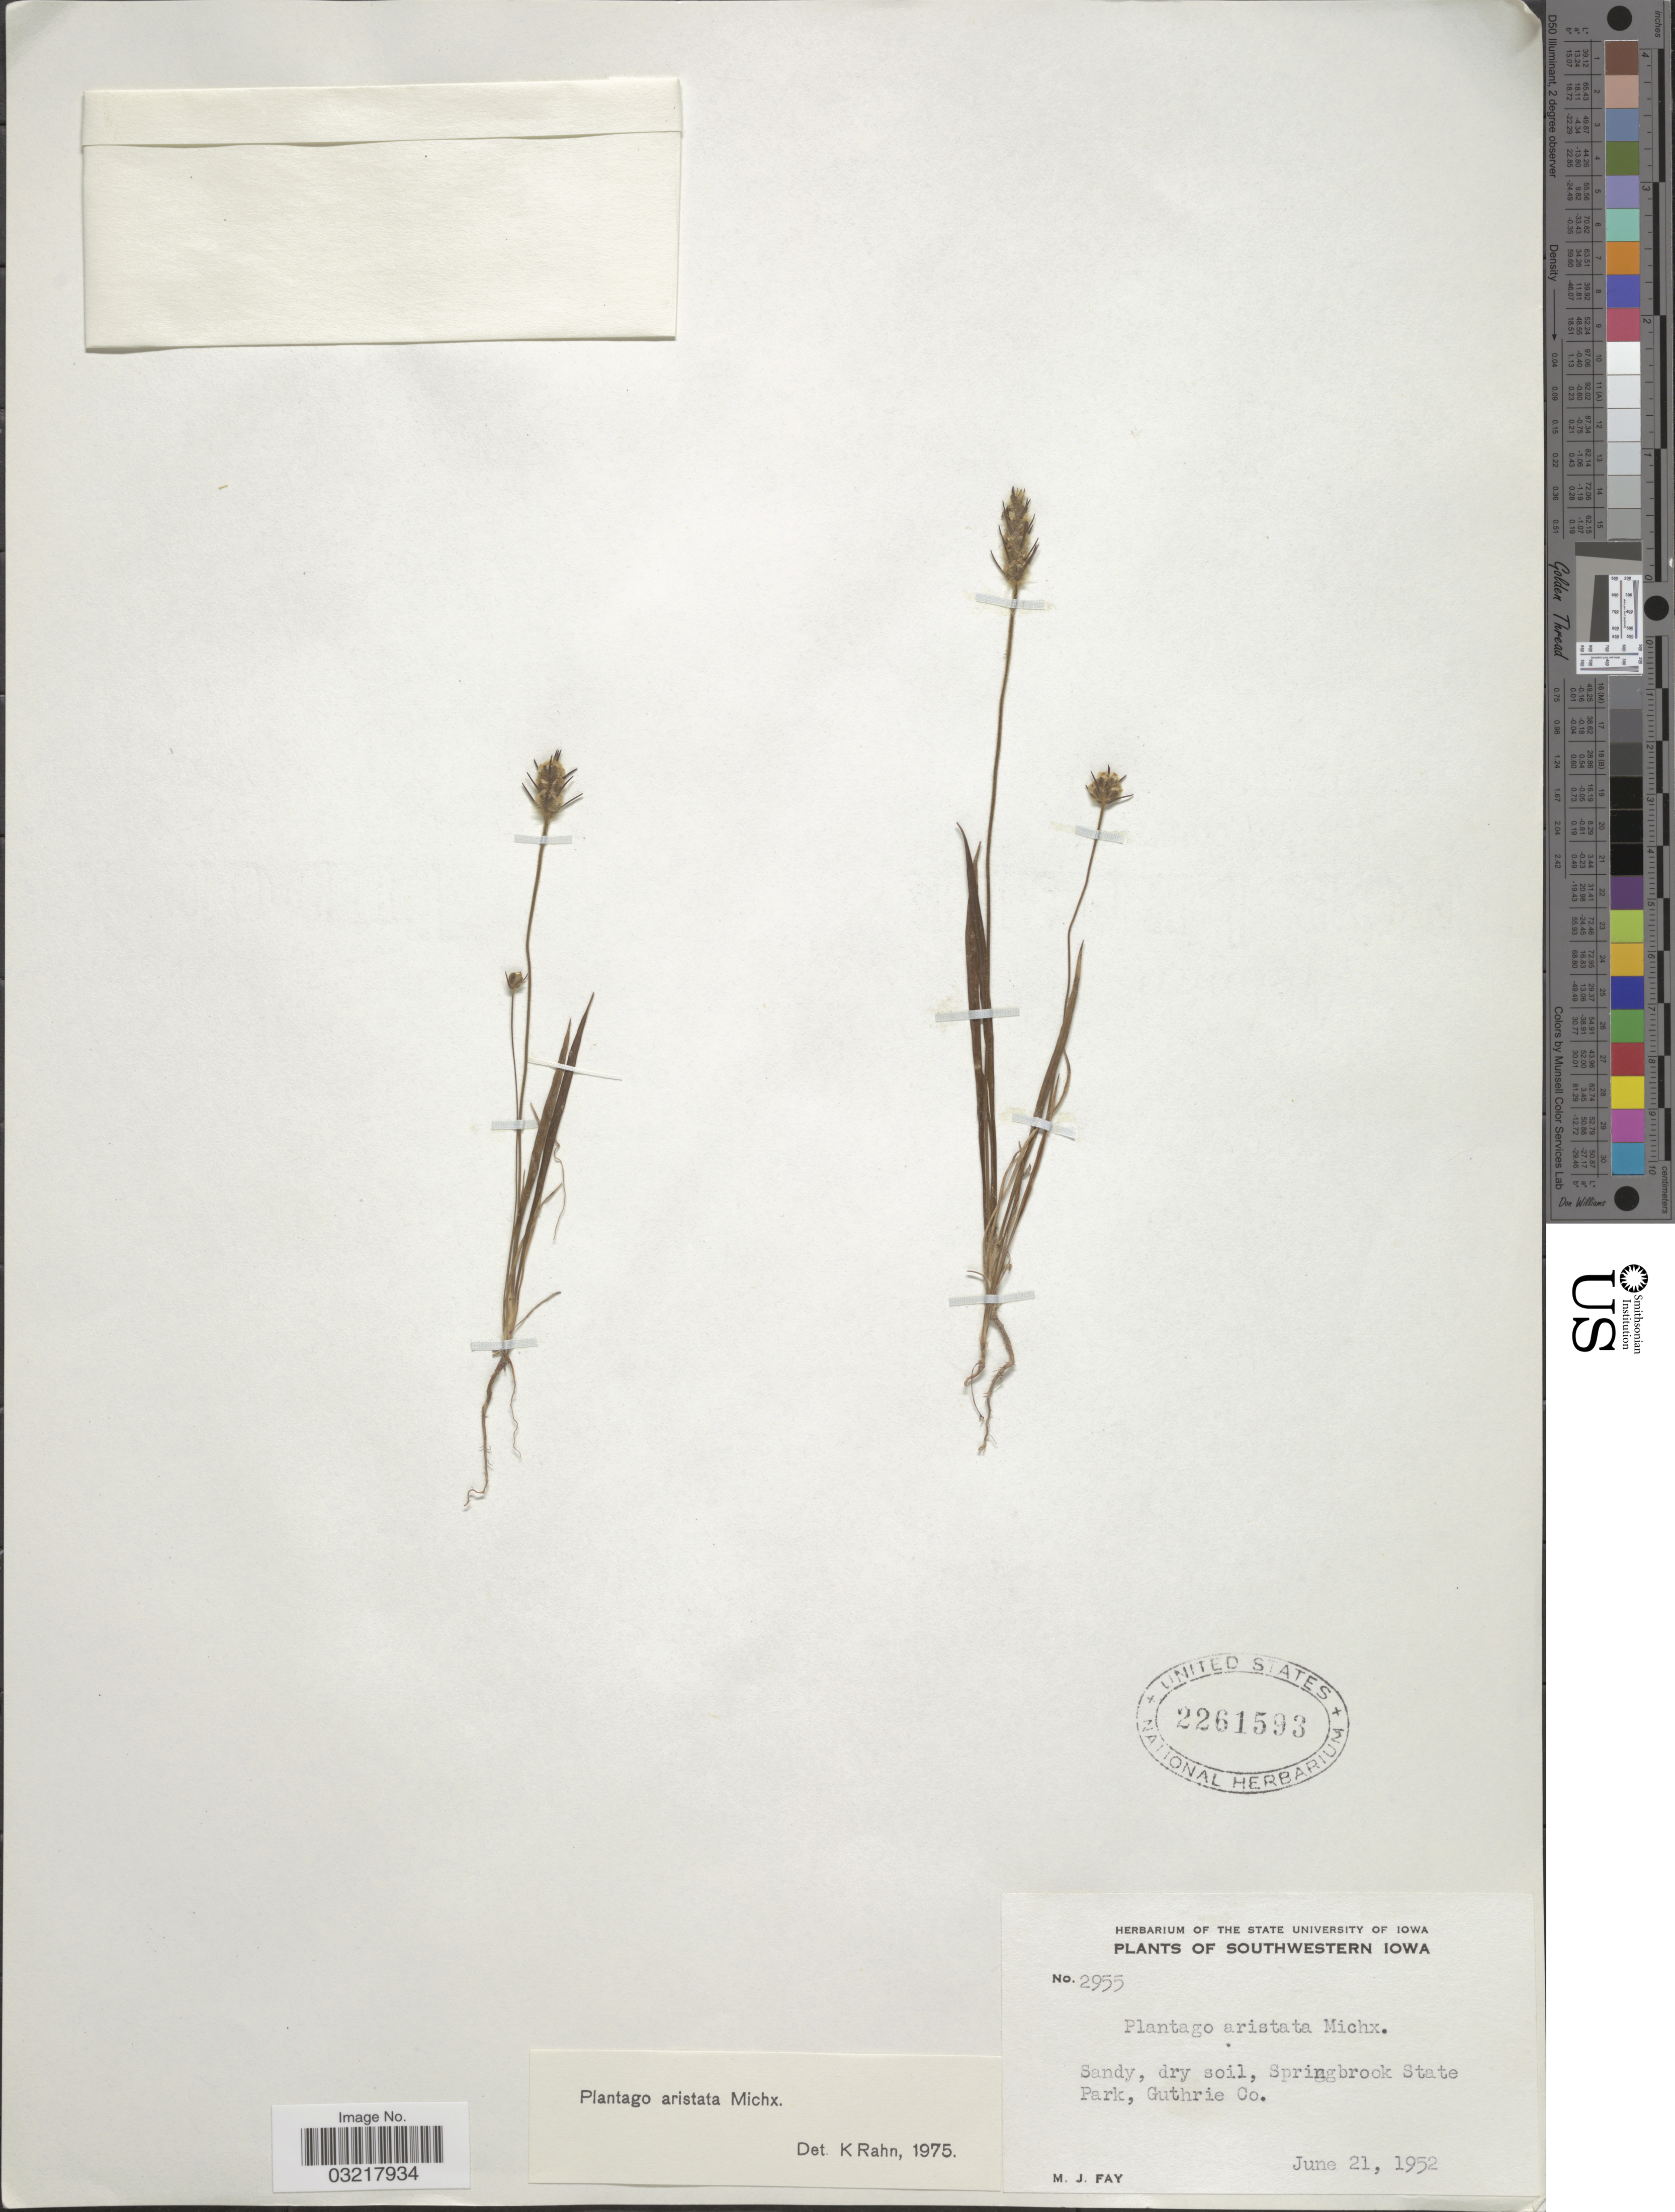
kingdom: Plantae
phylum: Tracheophyta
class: Magnoliopsida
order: Lamiales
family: Plantaginaceae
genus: Plantago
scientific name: Plantago aristata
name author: Michx.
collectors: M. Fay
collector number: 2955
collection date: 1952-06-21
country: United States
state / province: Iowa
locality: Southwestern Iowa. Springbrook State Park, Guthrie Co.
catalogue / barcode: US 2261593